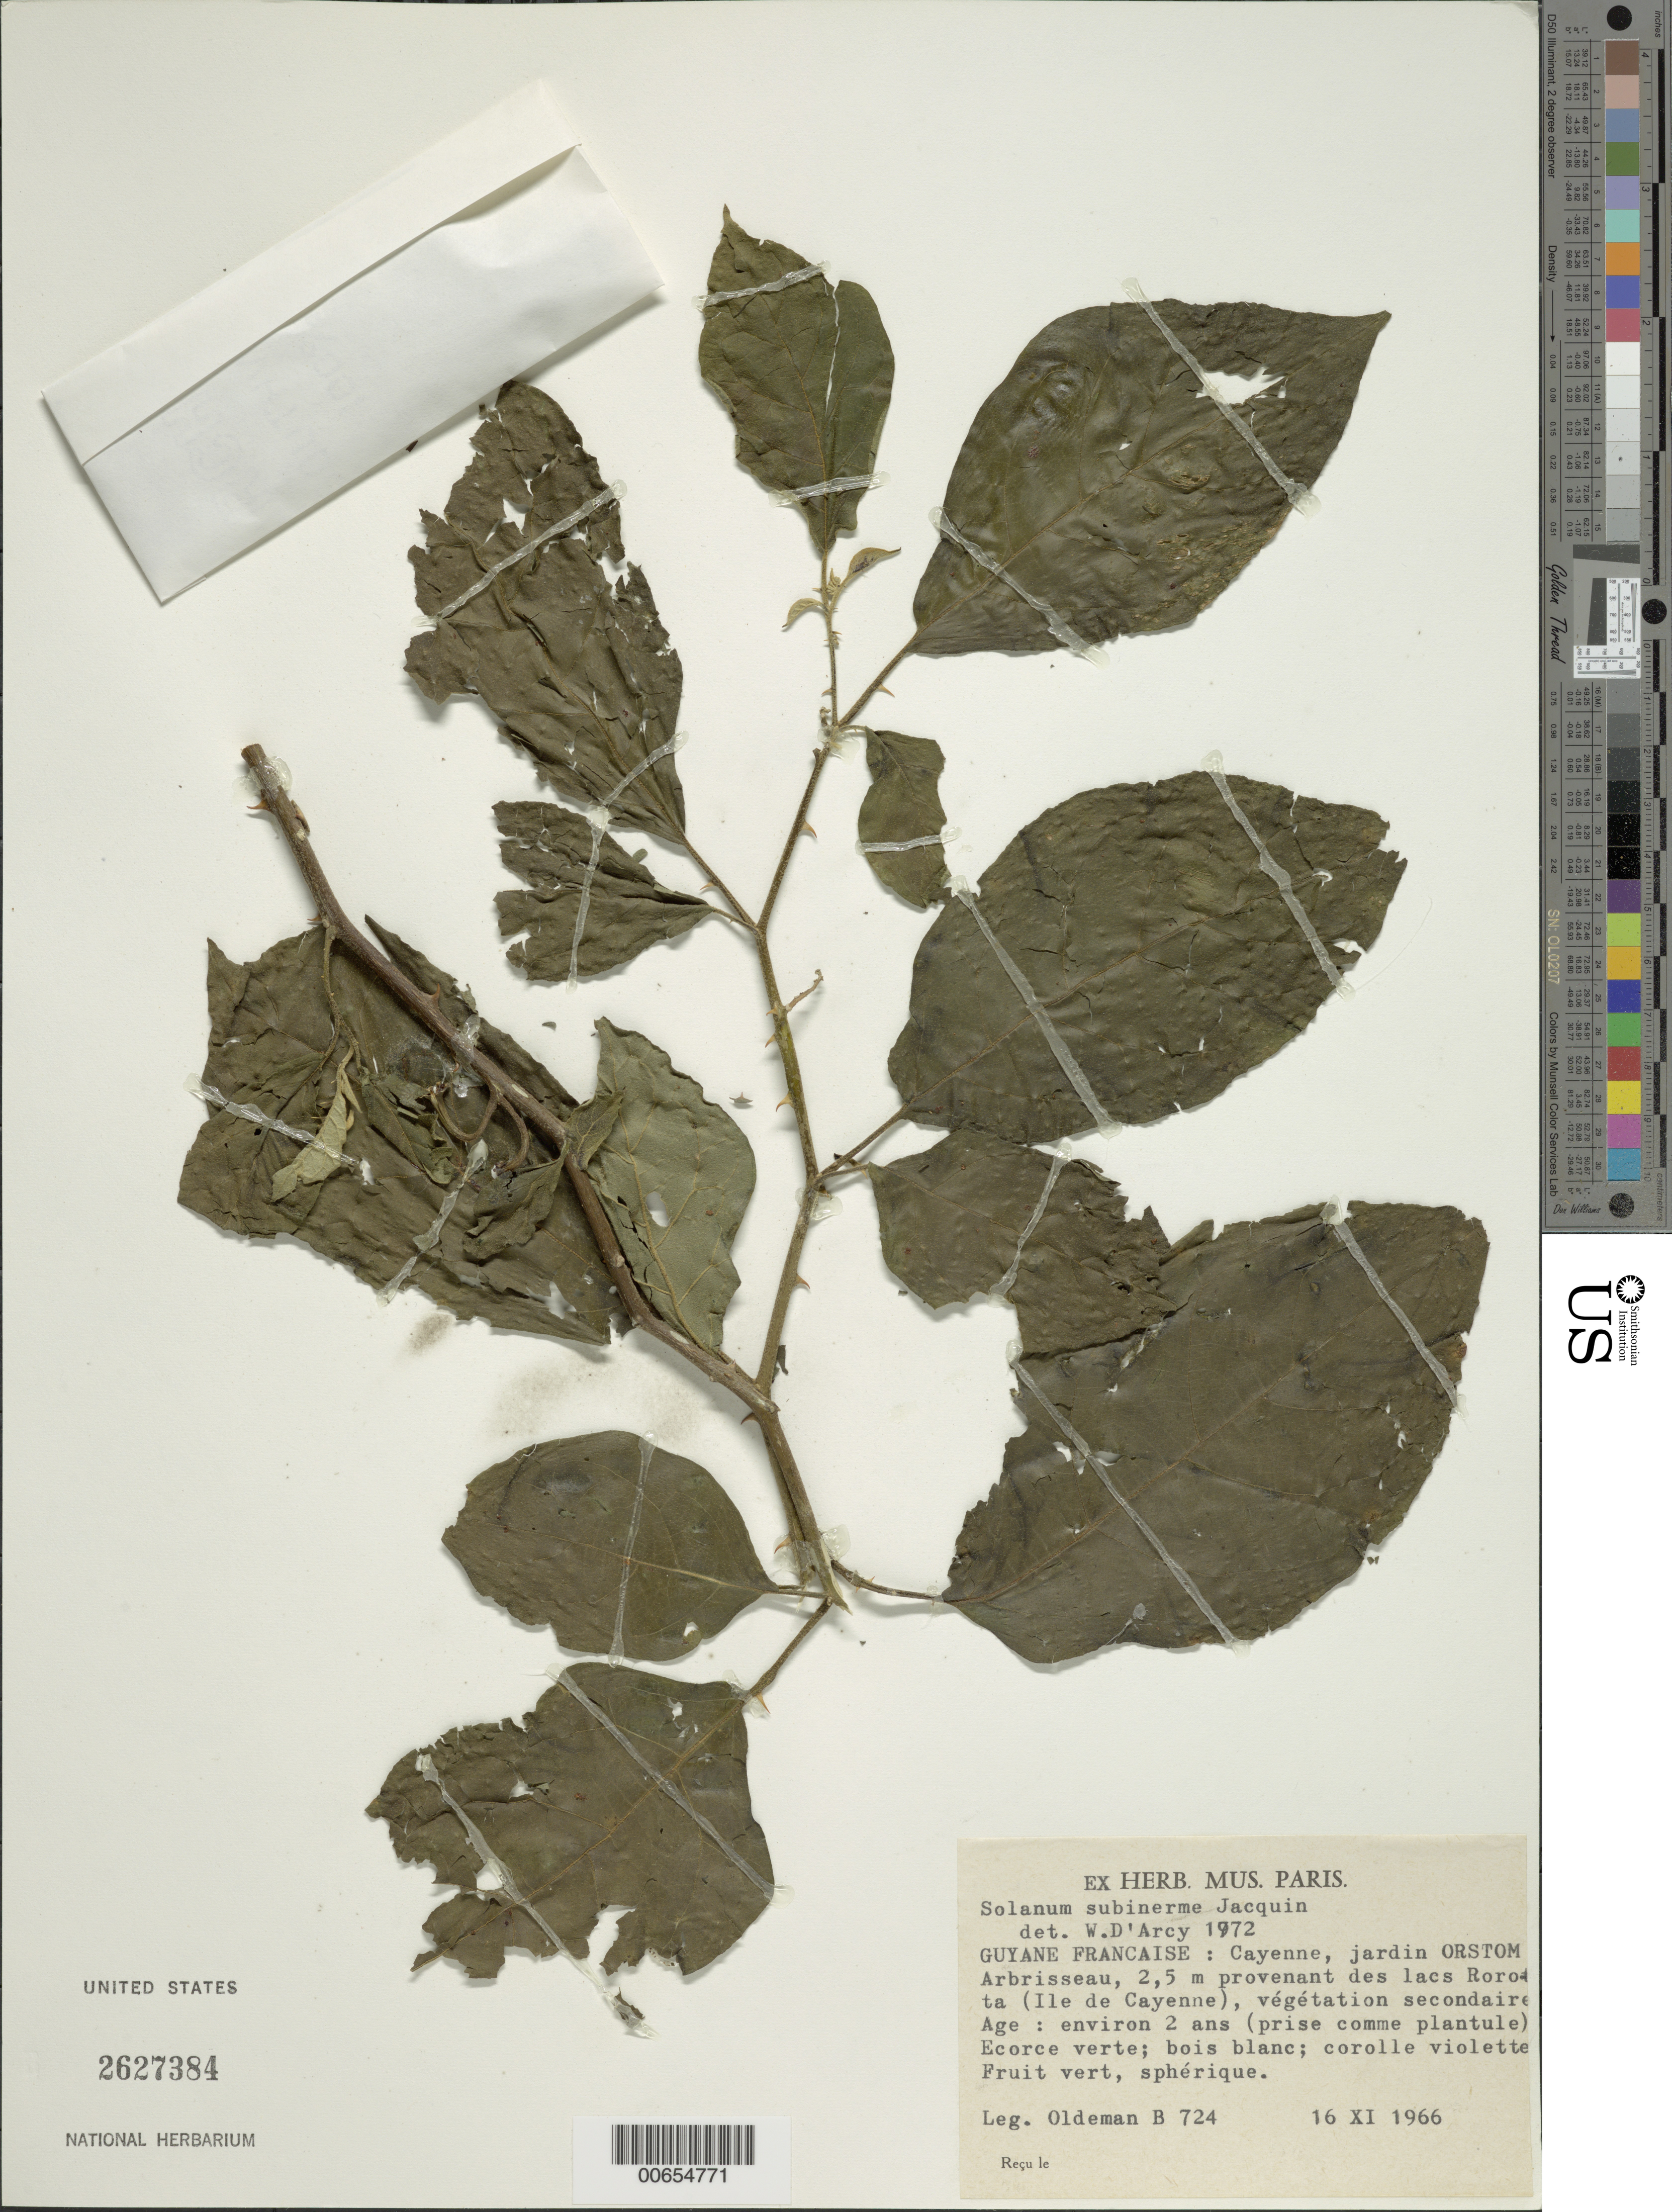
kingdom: Plantae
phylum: Tracheophyta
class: Magnoliopsida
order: Solanales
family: Solanaceae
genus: Solanum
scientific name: Solanum subinerme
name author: Jacq.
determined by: D'Arcy, W. G.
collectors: R. Oldeman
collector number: B 724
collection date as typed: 11 Nov 1966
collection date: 1966-11-11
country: French Guiana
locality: Cayenne, Jardin ORSTOM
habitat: Secondary vegetation.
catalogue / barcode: US 2627384